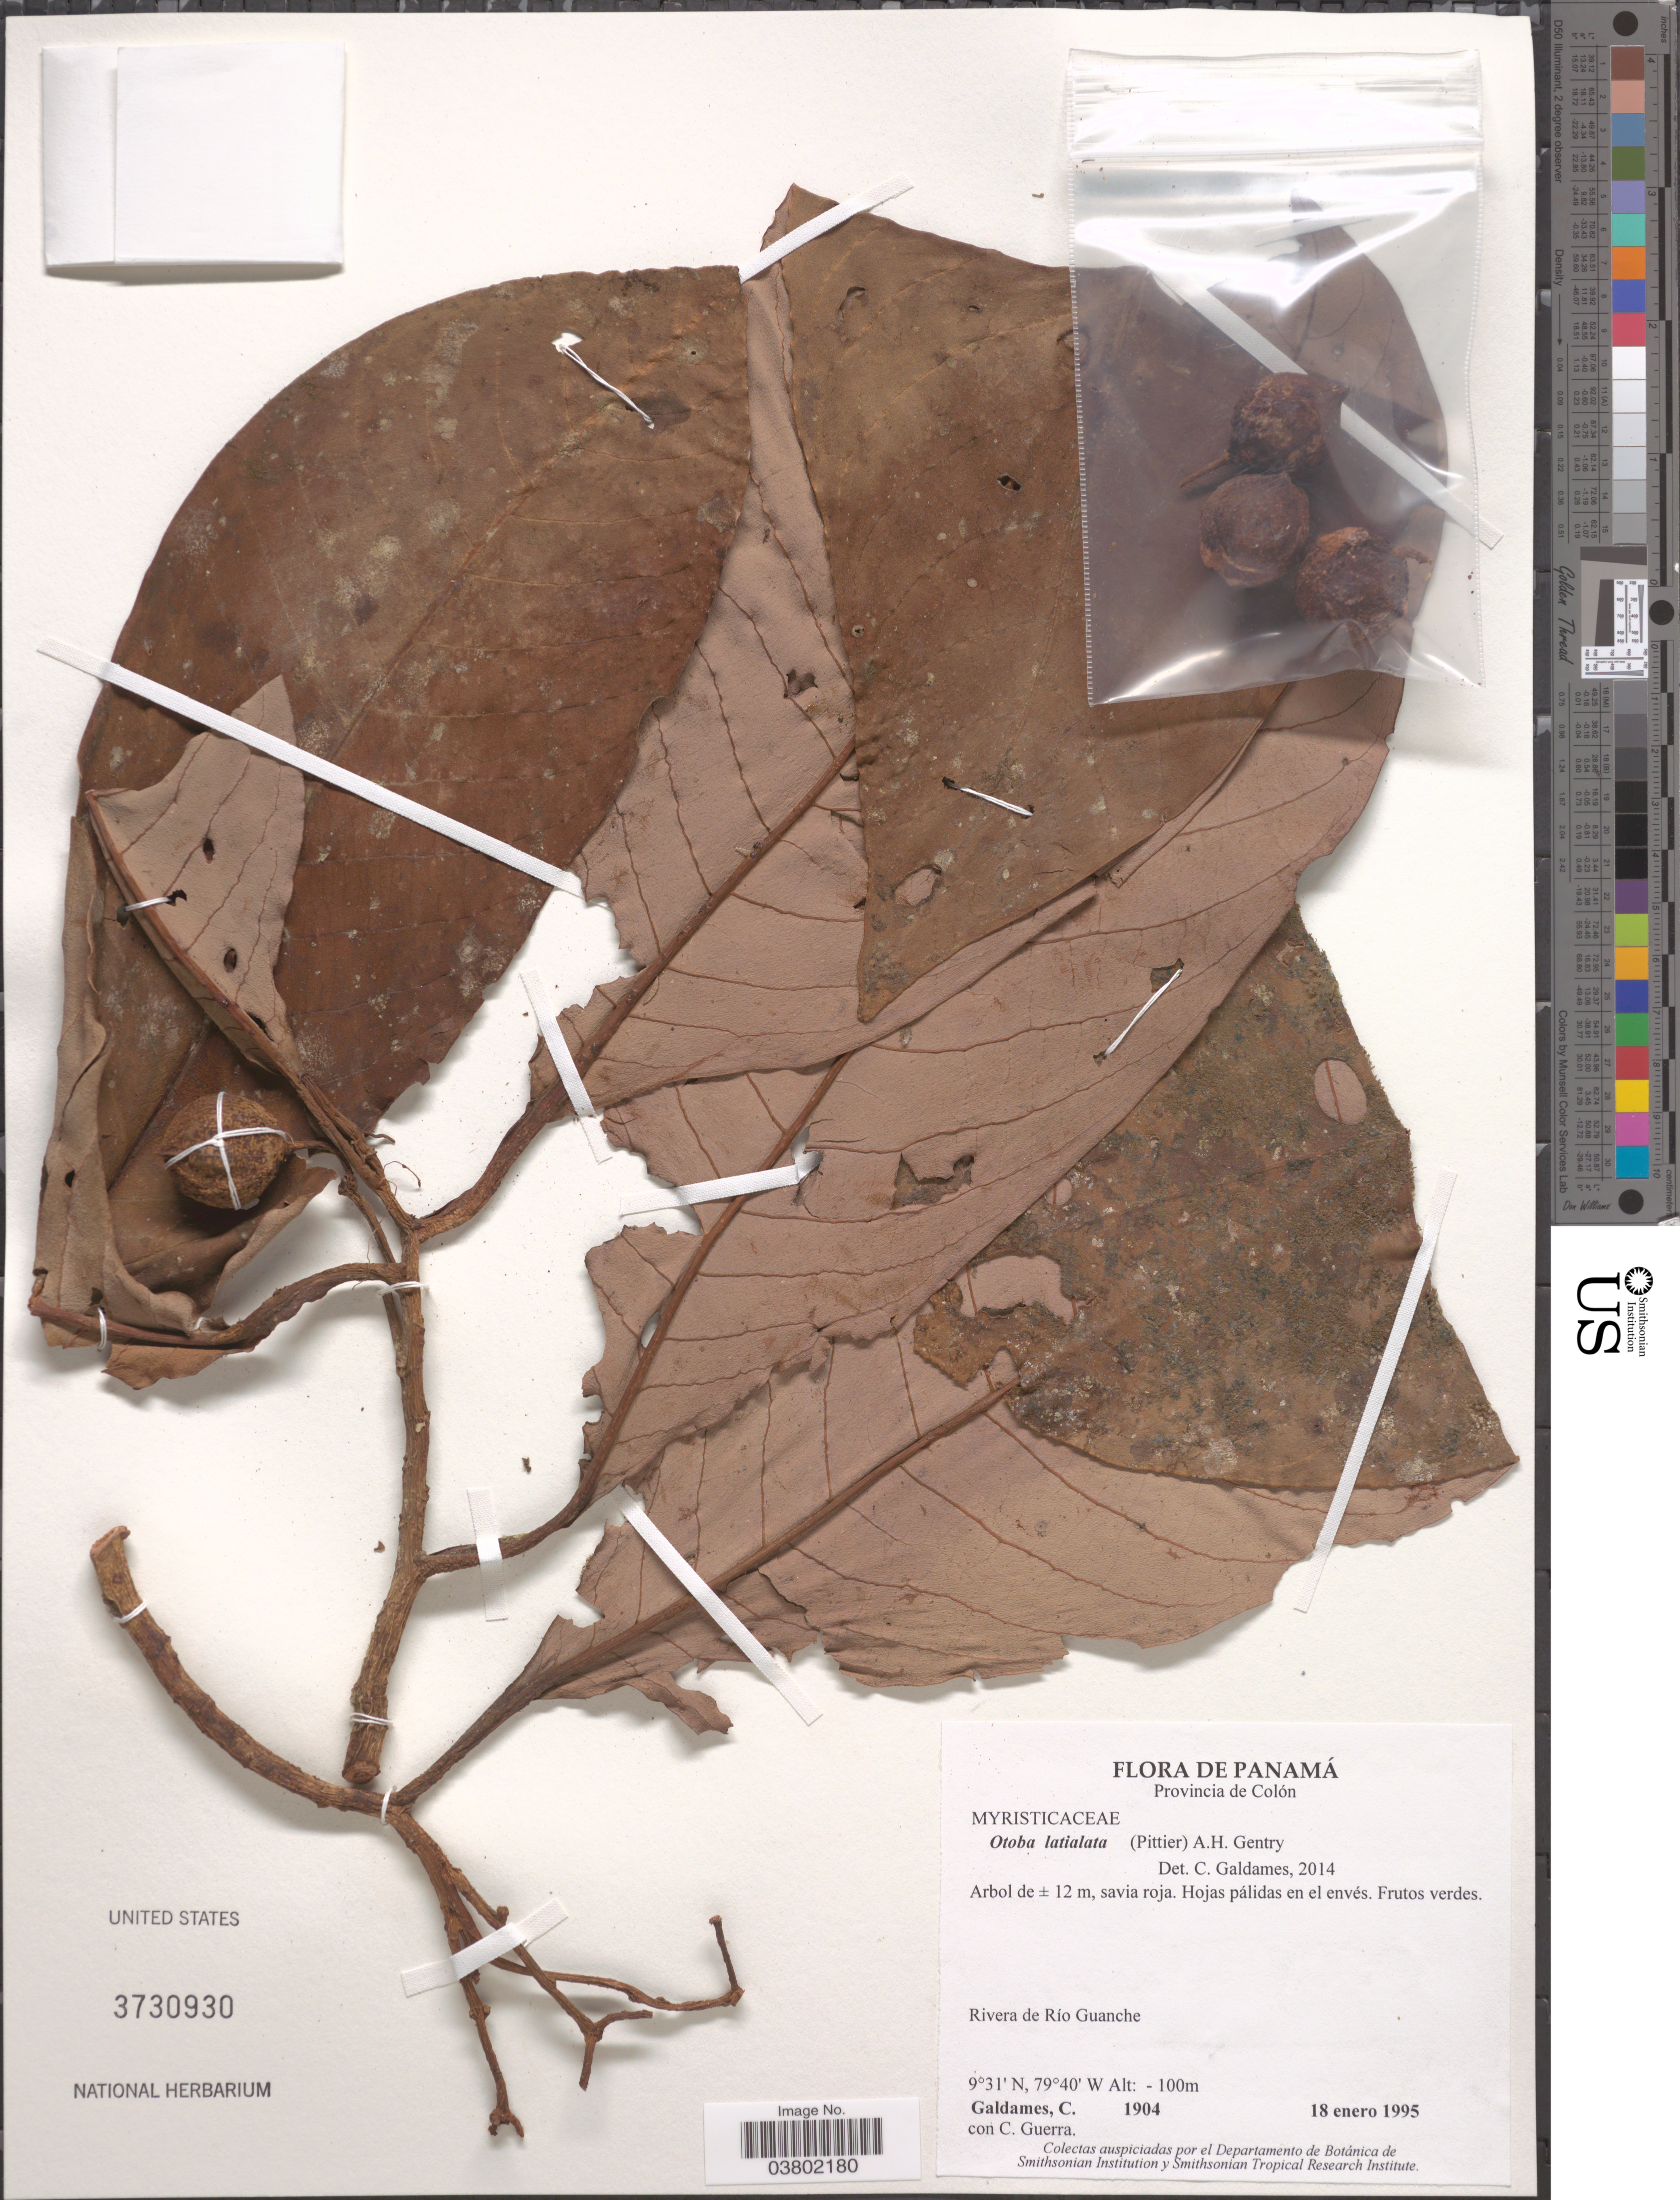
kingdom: Plantae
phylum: Tracheophyta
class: Magnoliopsida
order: Magnoliales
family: Myristicaceae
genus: Otoba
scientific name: Otoba latialata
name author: (Pittier) A.H. Gentry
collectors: C. Galdames & C. Guerra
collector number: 1904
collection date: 1995-01-18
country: Panama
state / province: Colón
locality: Rivera de Río Guanche.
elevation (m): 100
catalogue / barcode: US 3730930